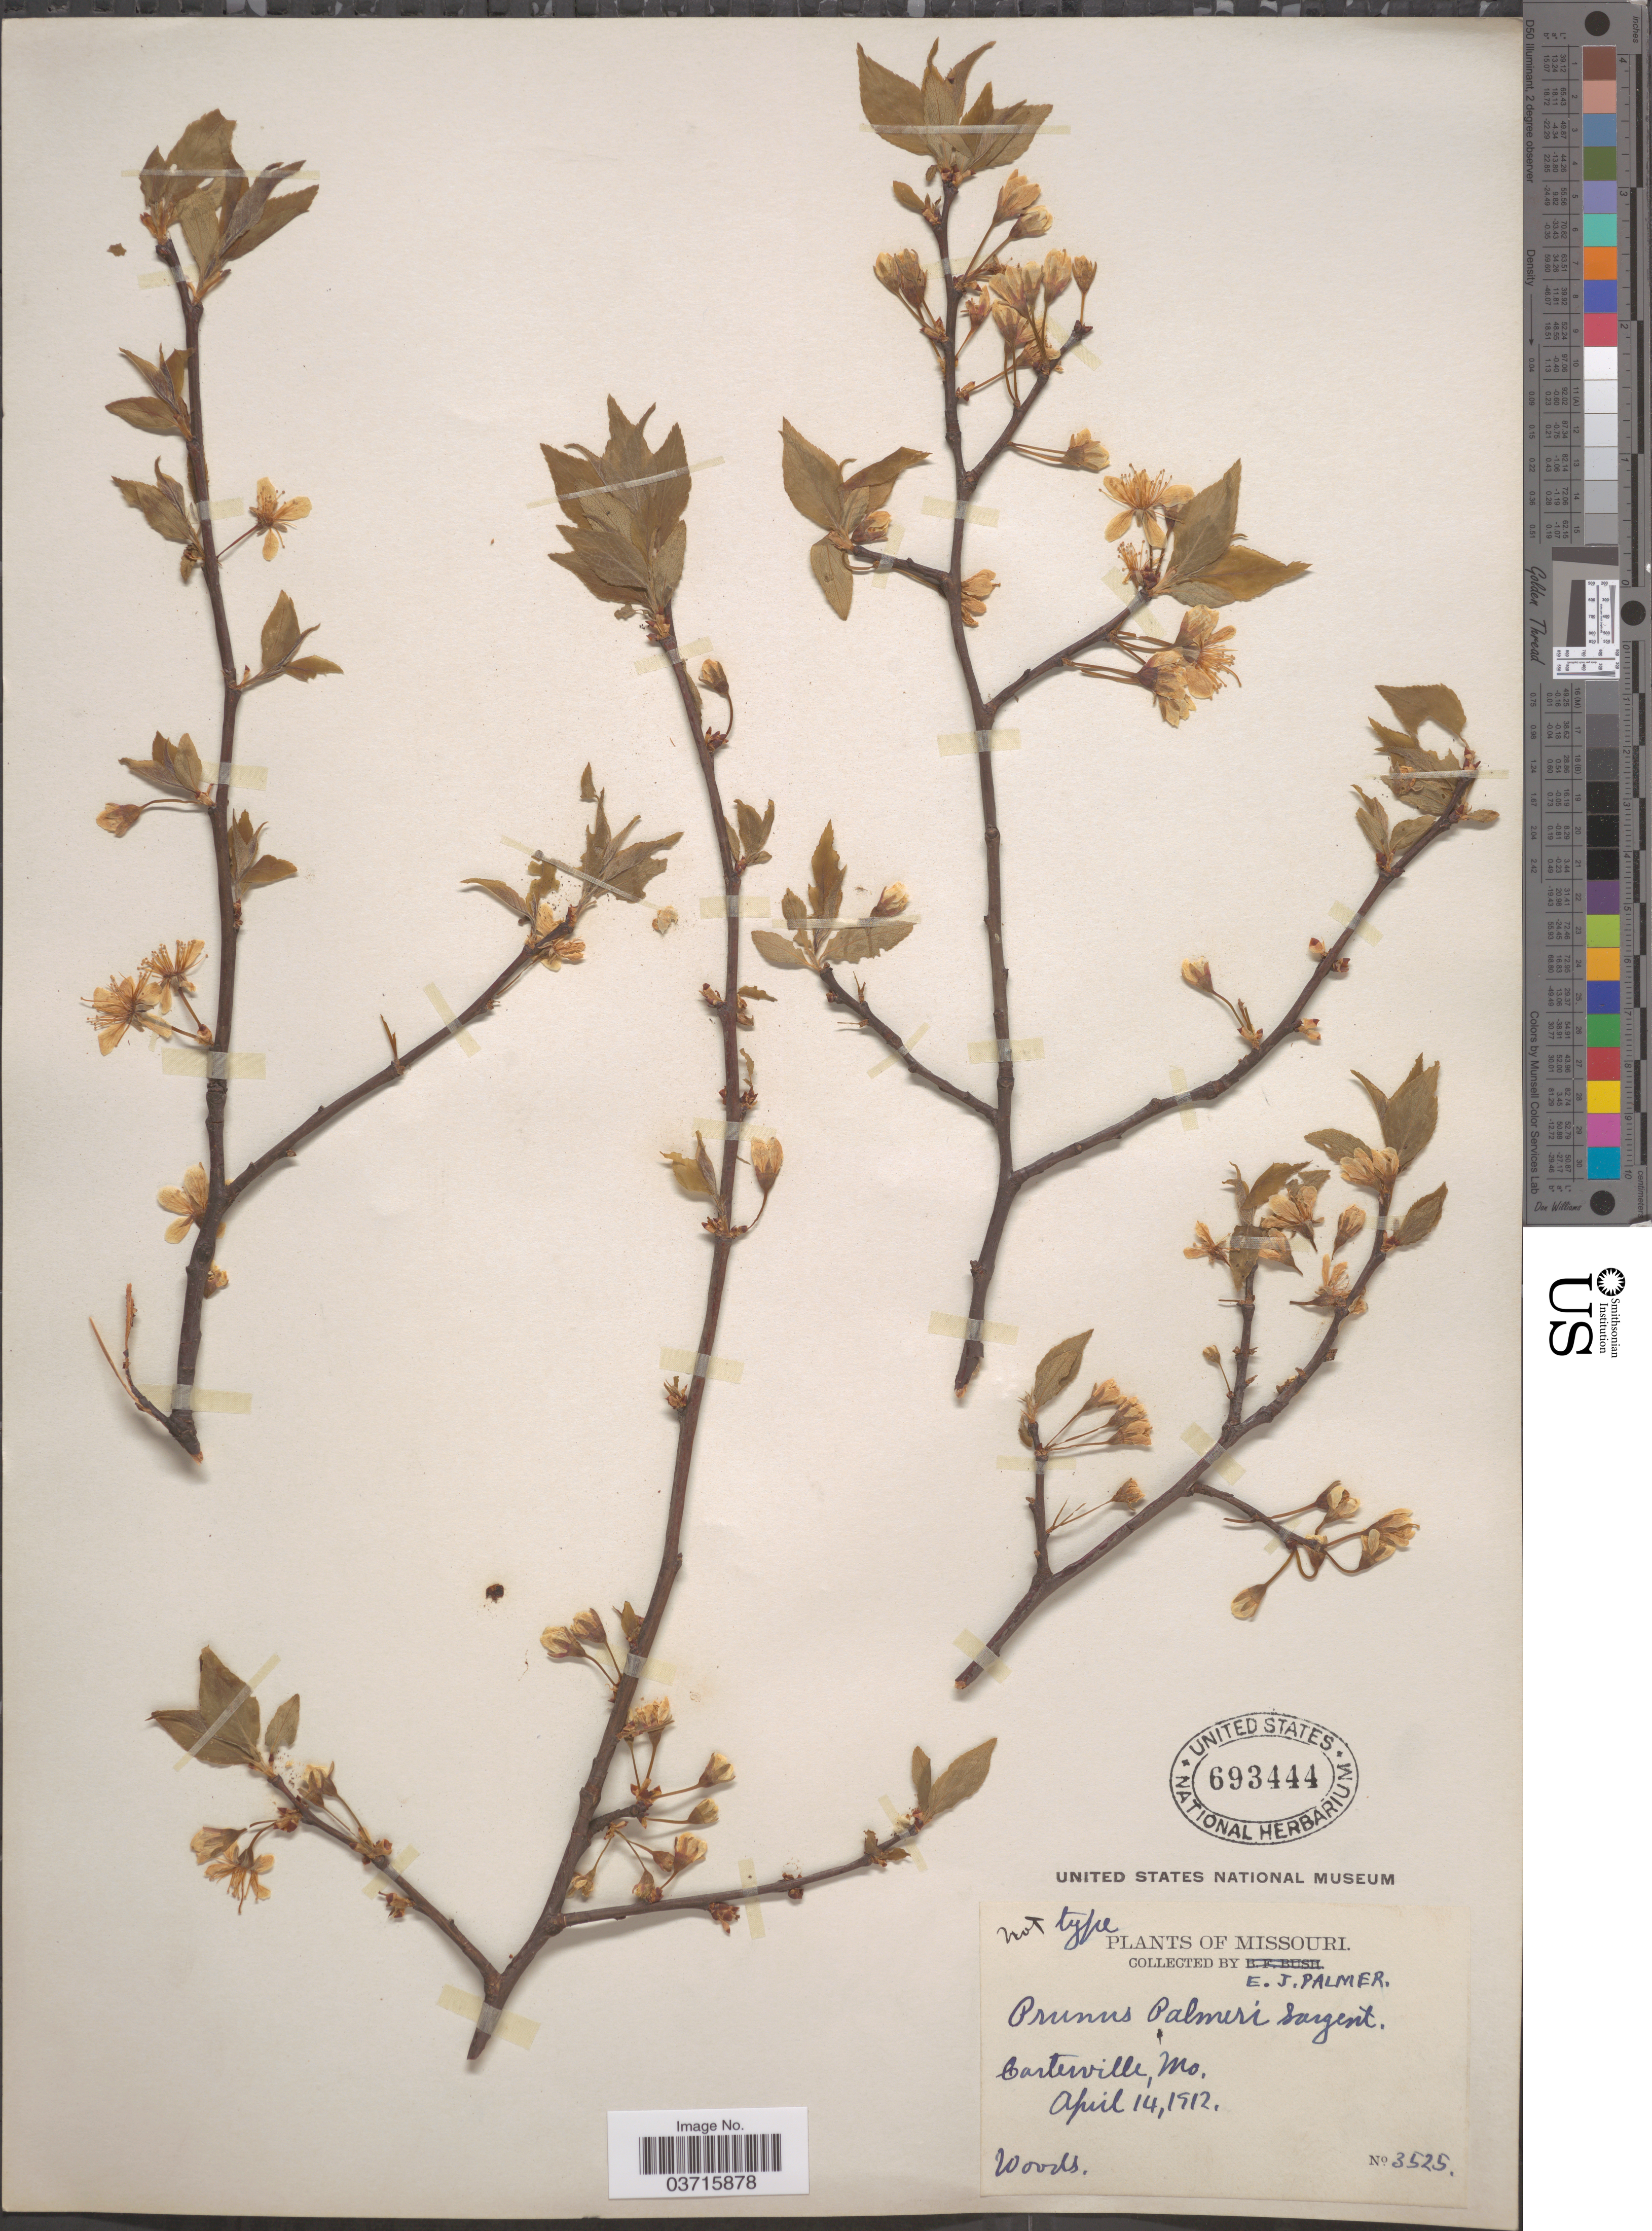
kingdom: Plantae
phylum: Tracheophyta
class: Magnoliopsida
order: Rosales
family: Rosaceae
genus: Prunus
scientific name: Prunus lanata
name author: (Sudw.) Mack. & Bush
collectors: E. J. Palmer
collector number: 3525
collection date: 1912-04-14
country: United States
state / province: Missouri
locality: Carterville.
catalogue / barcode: US 693444